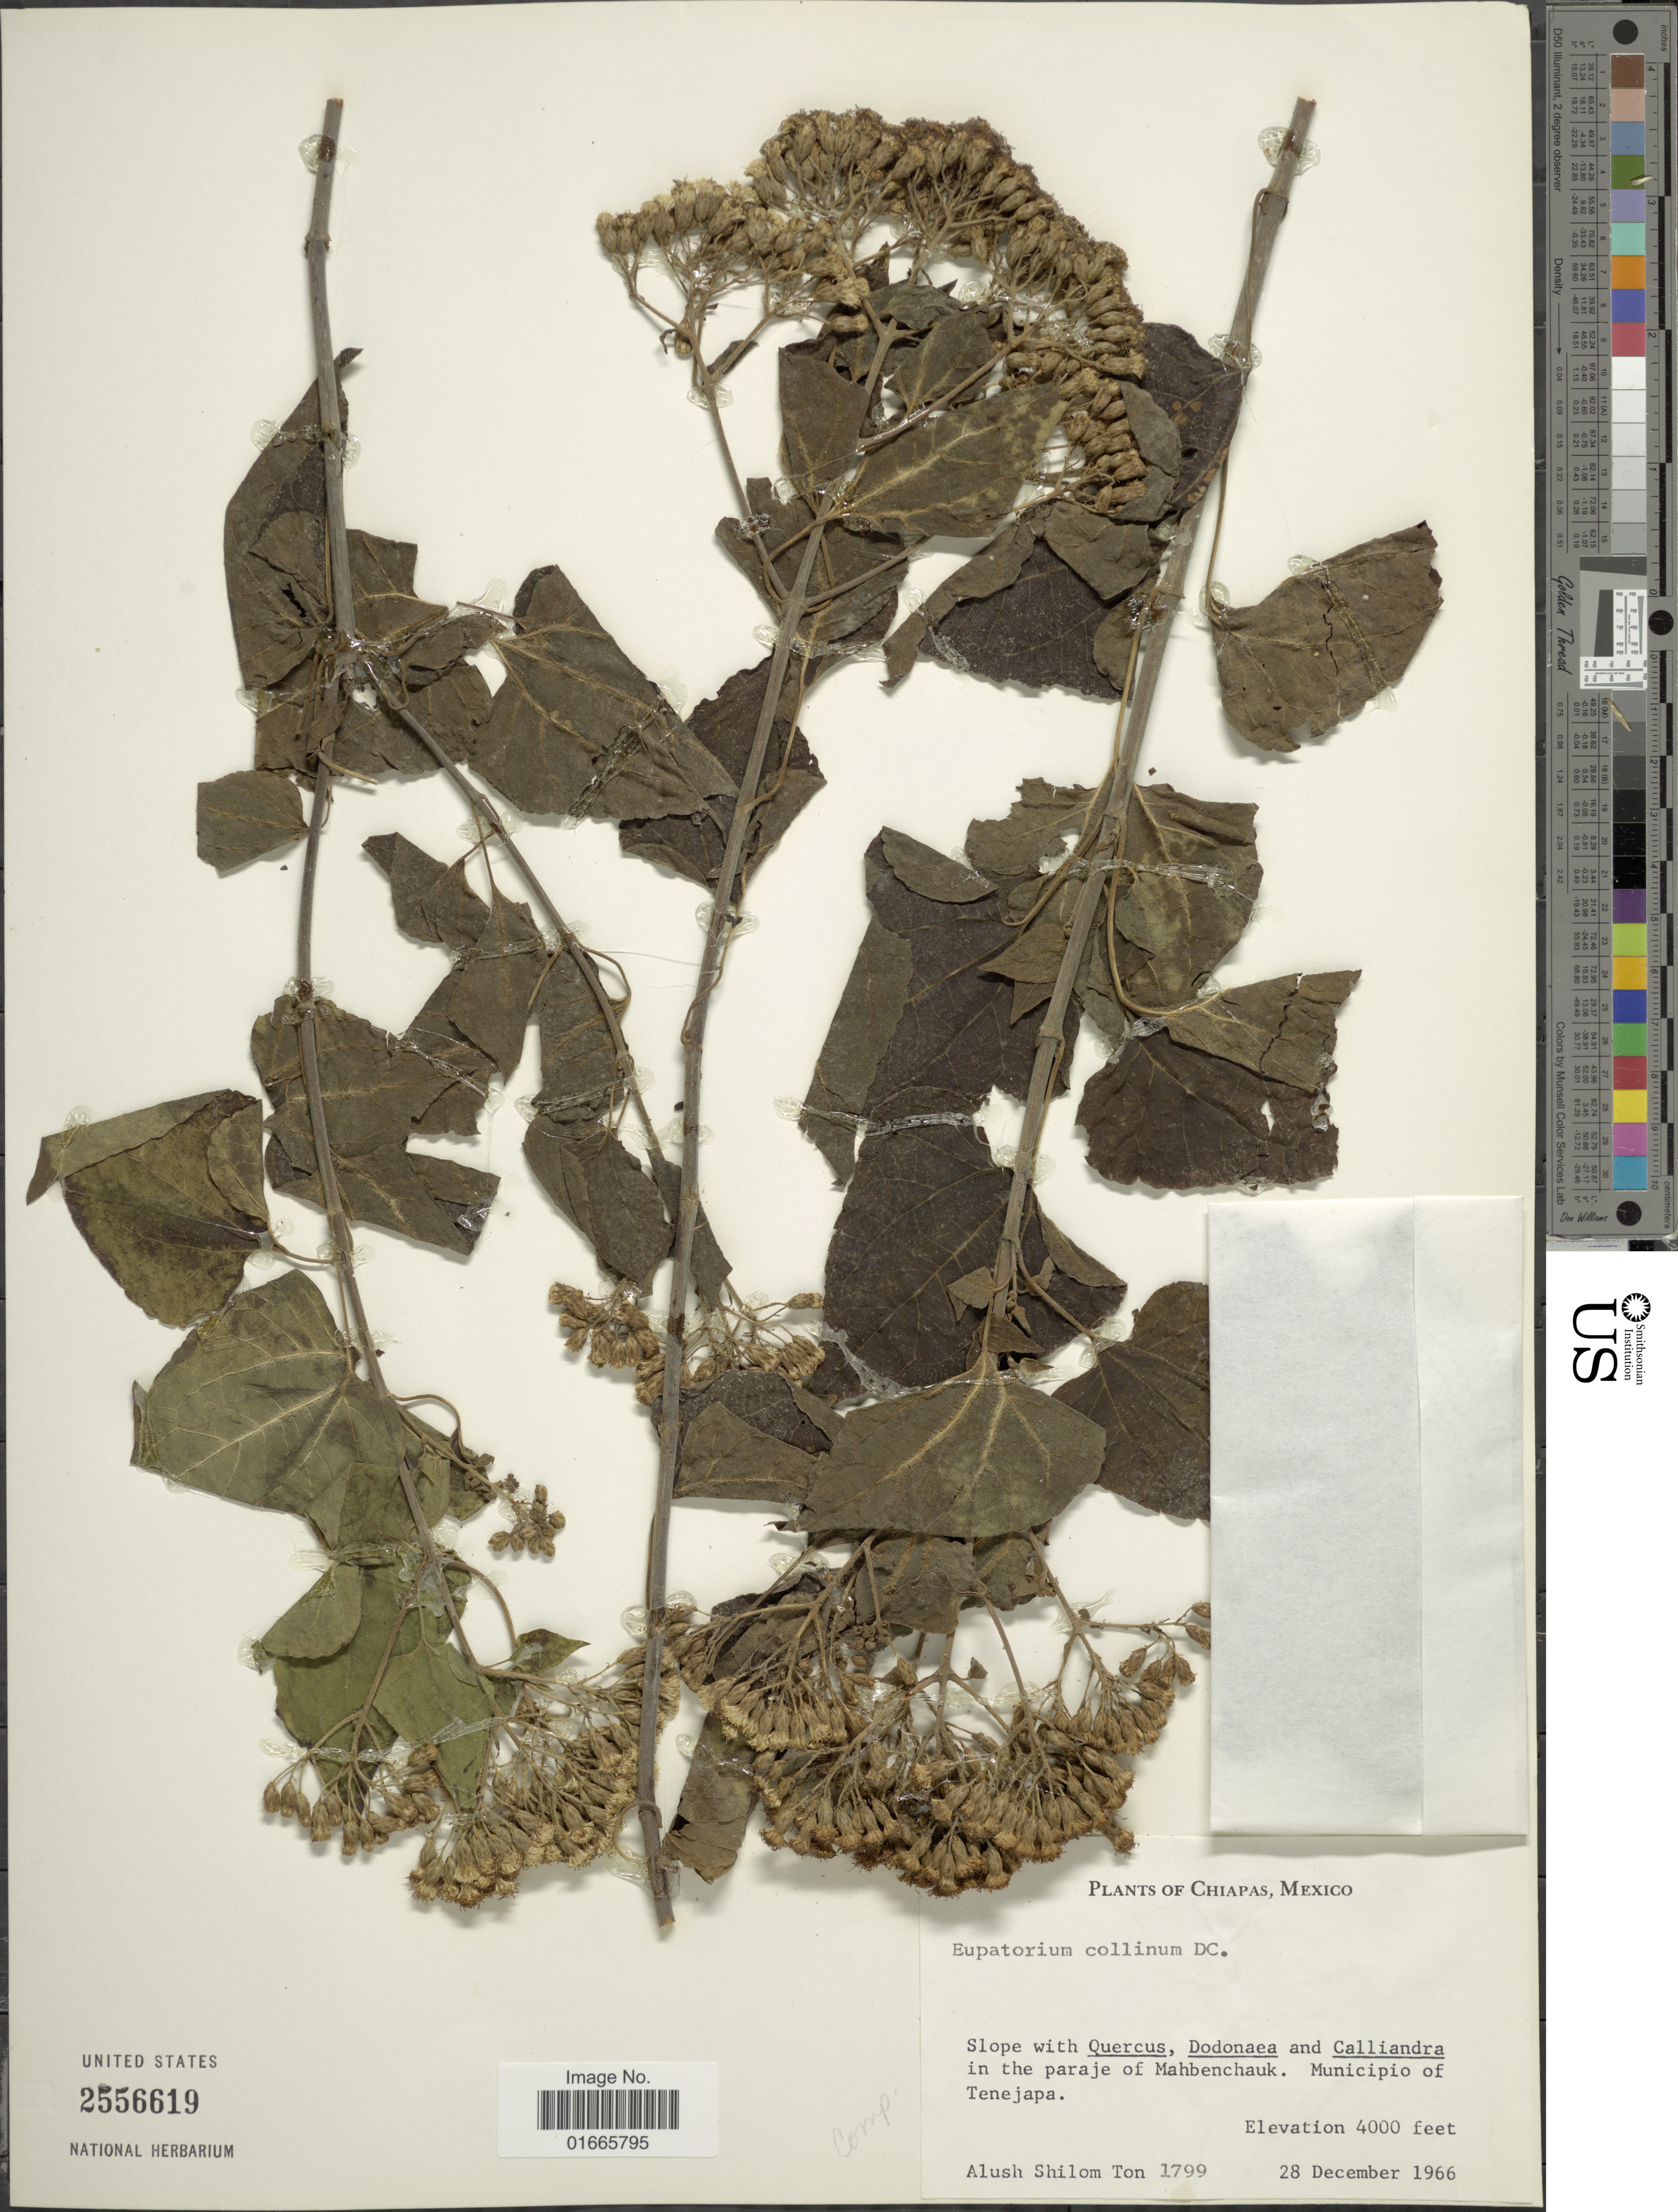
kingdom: Plantae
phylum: Tracheophyta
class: Magnoliopsida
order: Asterales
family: Asteraceae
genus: Chromolaena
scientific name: Chromolaena collina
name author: (DC.) R.M. King & H. Rob.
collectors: A. Shilom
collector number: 1799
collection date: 1966-12-28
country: Mexico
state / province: Chiapas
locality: In the paraje of Mahbenchauk, Municipio of Amatenango del Valle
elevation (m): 1219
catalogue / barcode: US 2556619